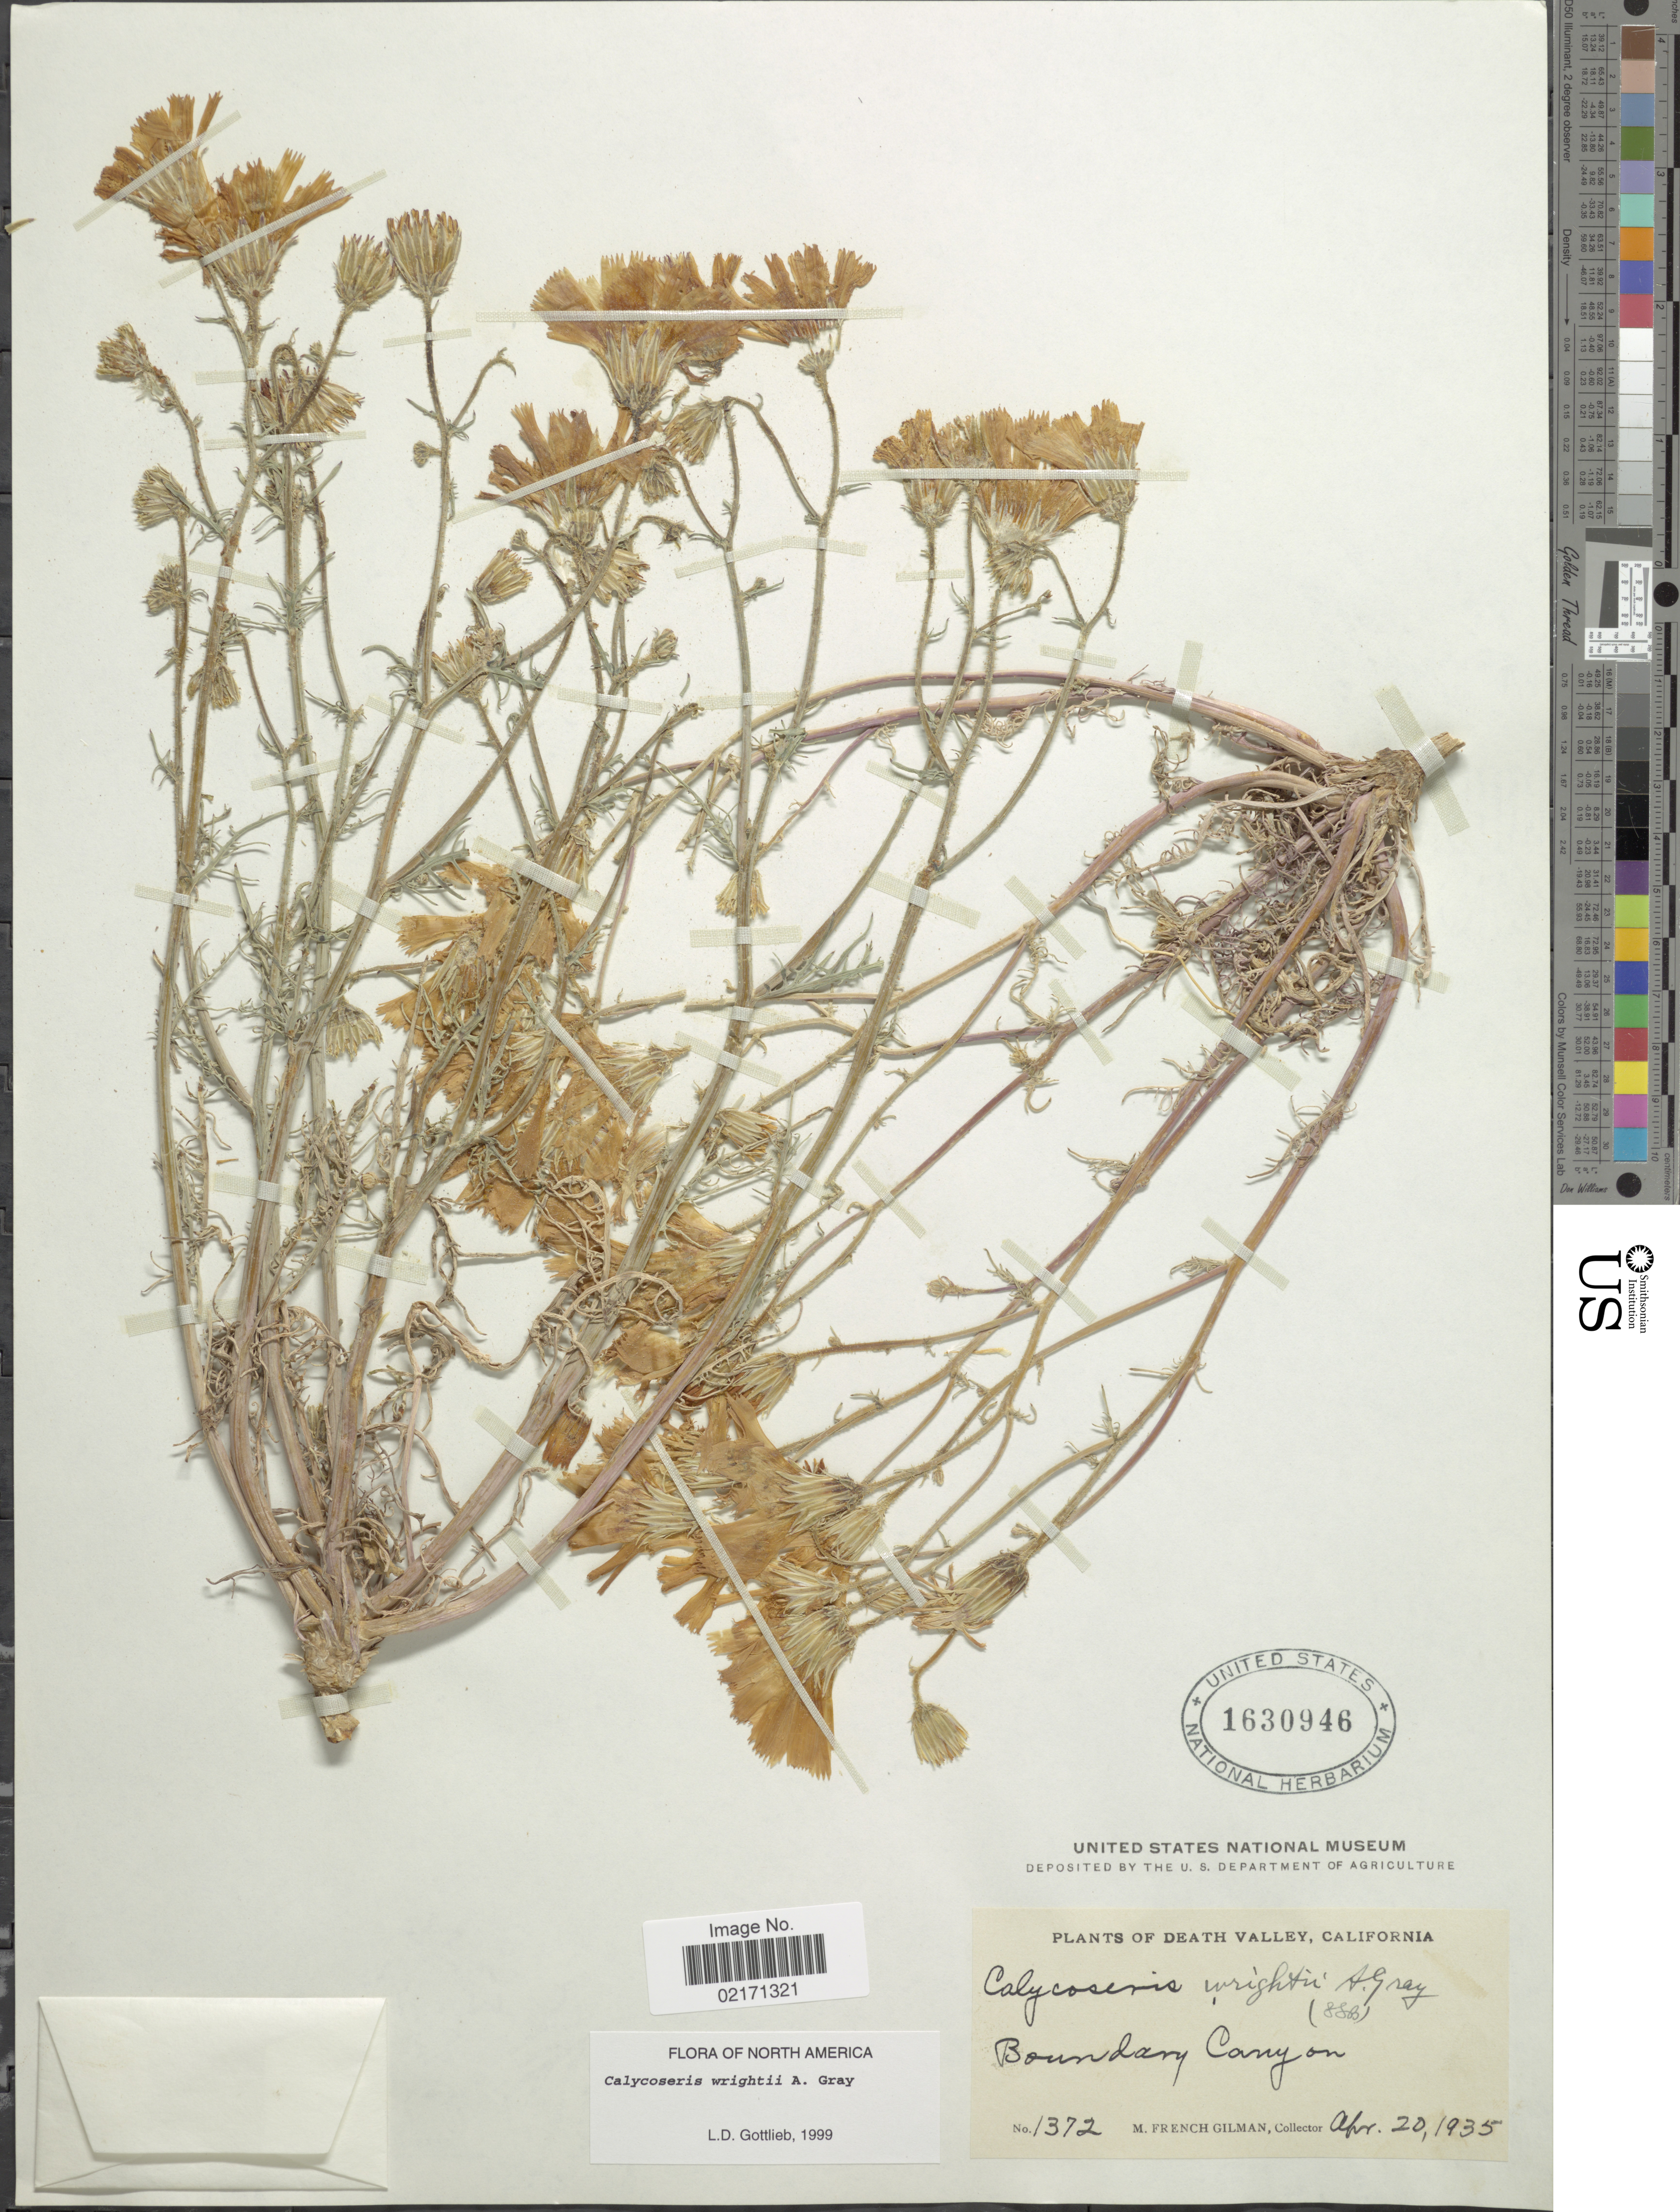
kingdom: Plantae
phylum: Tracheophyta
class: Magnoliopsida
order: Asterales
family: Asteraceae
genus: Calycoseris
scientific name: Calycoseris wrightii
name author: A. Gray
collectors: M. F. Gilman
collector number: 1372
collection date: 1935-04-20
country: United States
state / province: California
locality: Boundary Canyon, Death Valley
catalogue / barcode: US 1630946